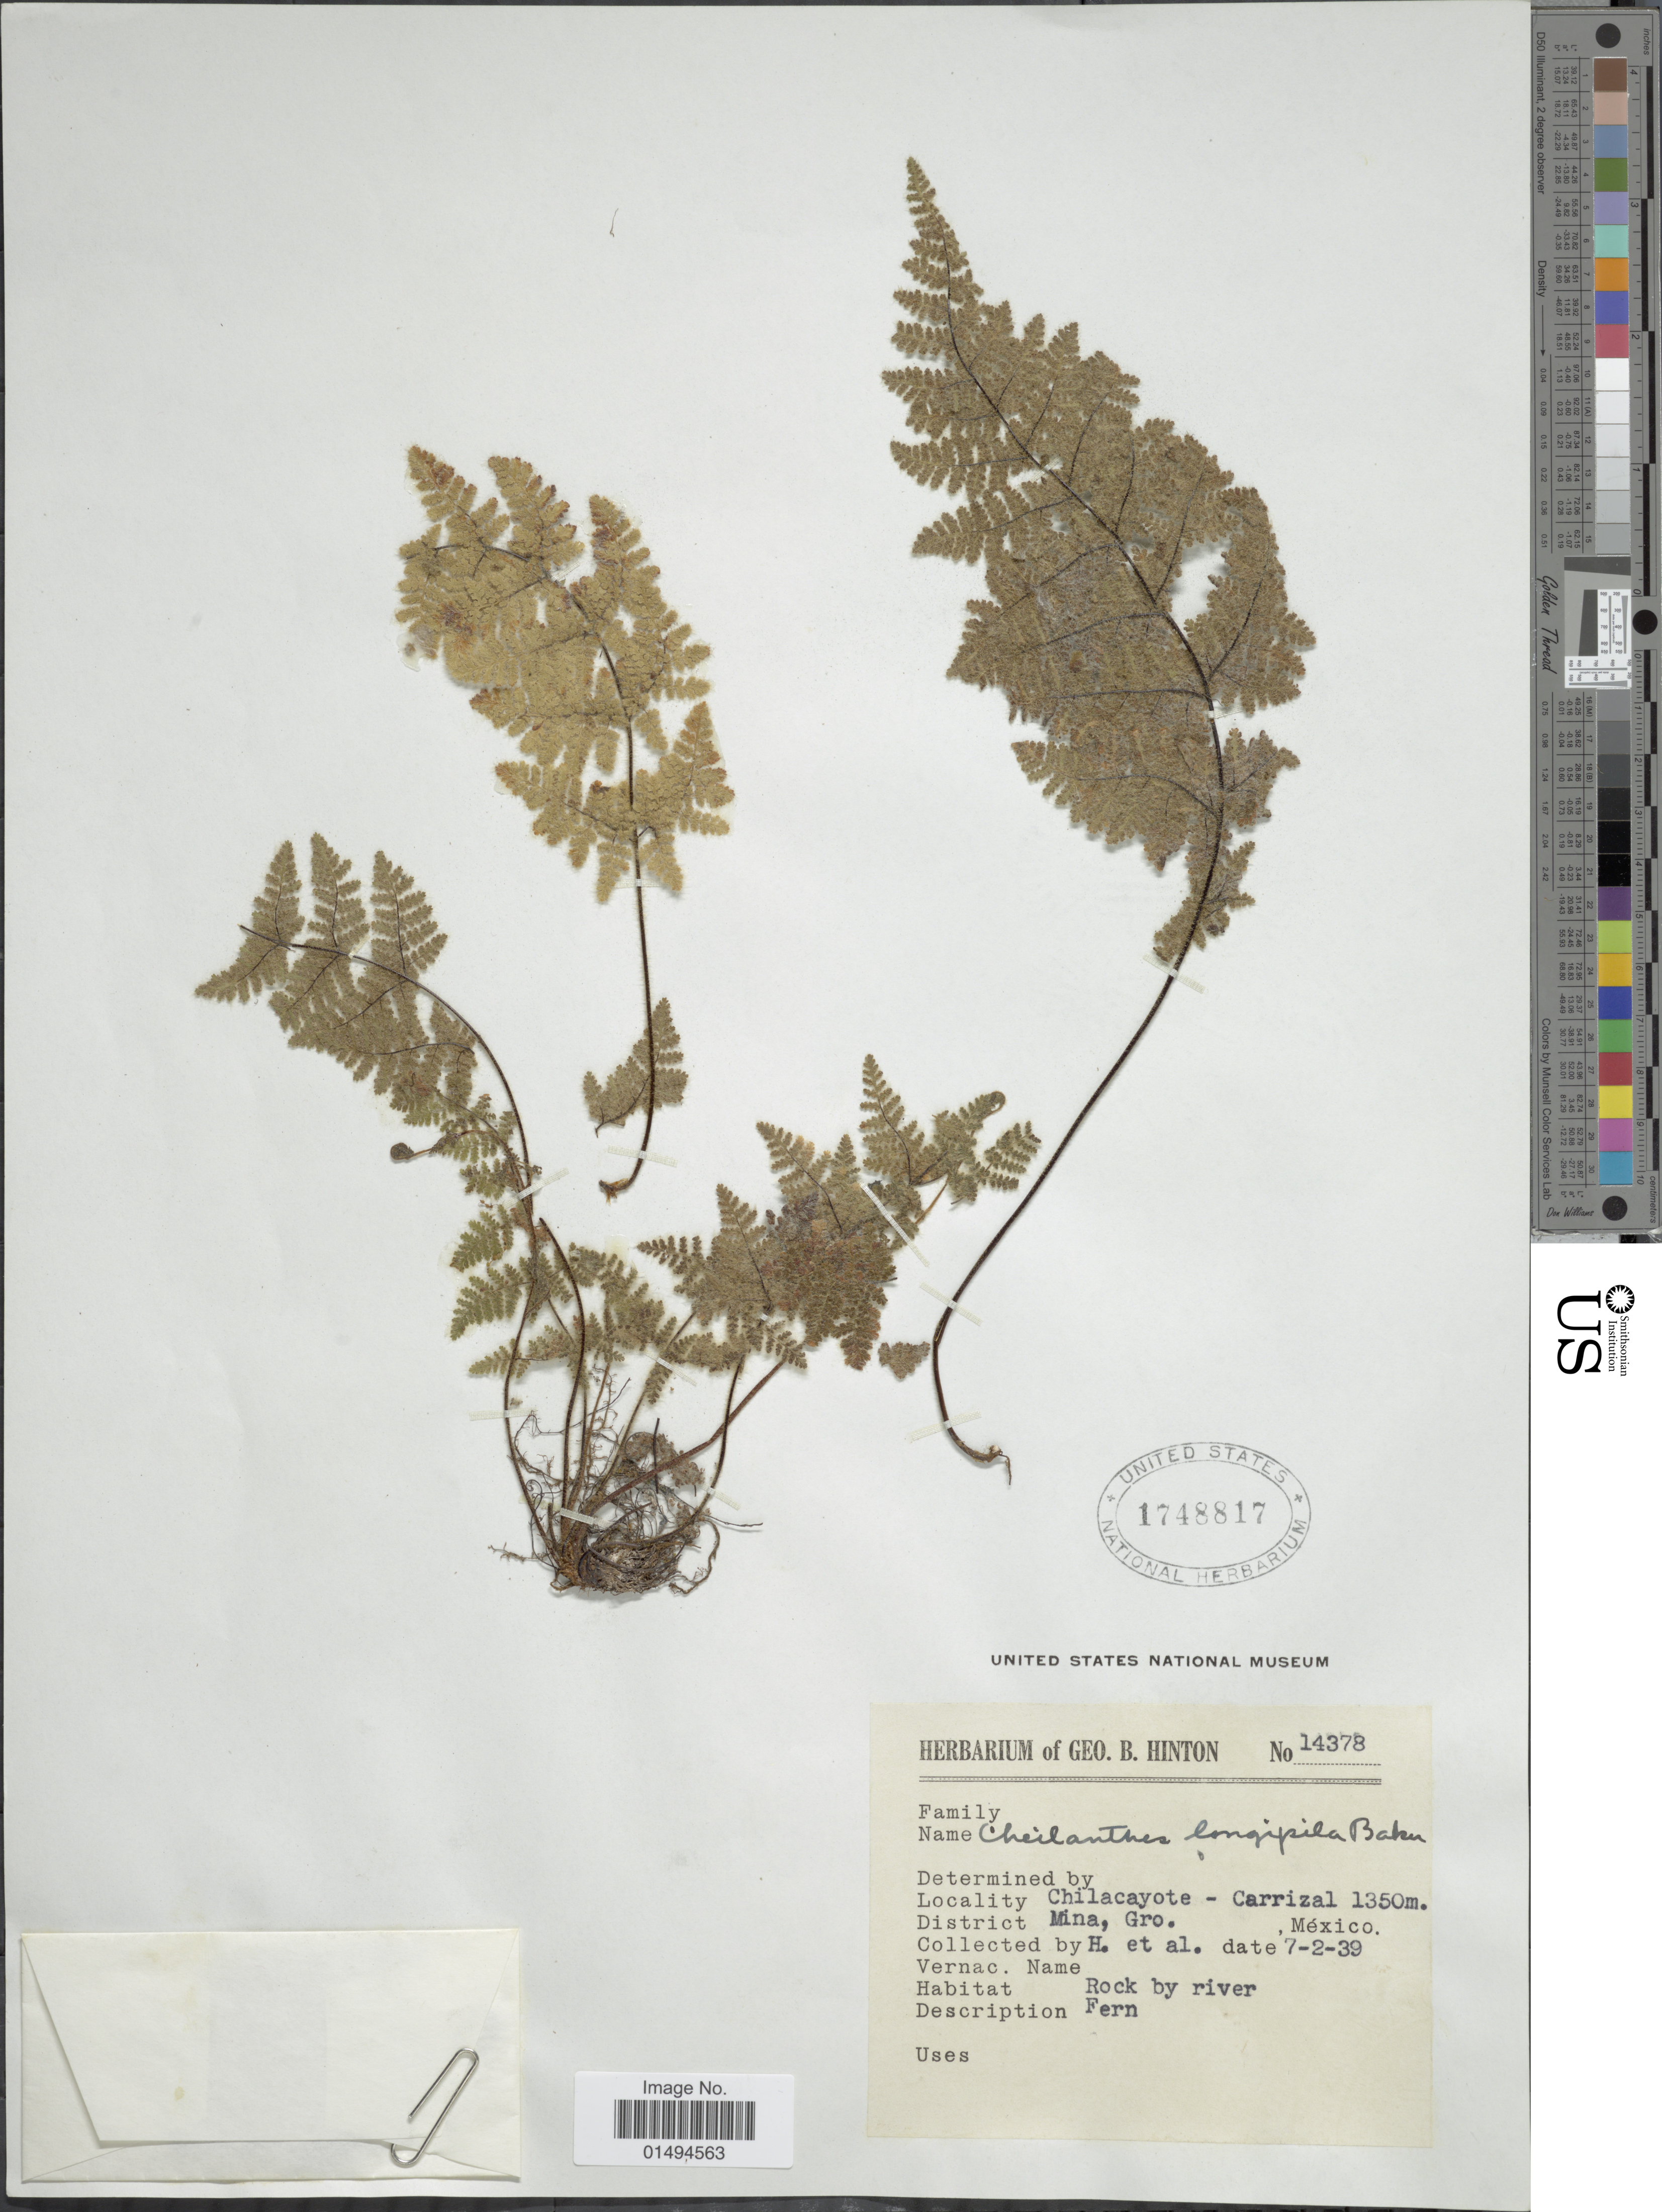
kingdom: Plantae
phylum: Tracheophyta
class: Polypodiopsida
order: Polypodiales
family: Pteridaceae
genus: Myriopteris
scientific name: Myriopteris longipila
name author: (Baker) Grusz & Windham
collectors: G. B. Hinton & et al.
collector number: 14378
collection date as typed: Transcribed d/m/y: 7/2/39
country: Mexico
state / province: Guerrero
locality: Mina, Chilacayote - Carrizal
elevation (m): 1350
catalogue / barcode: US 1748817